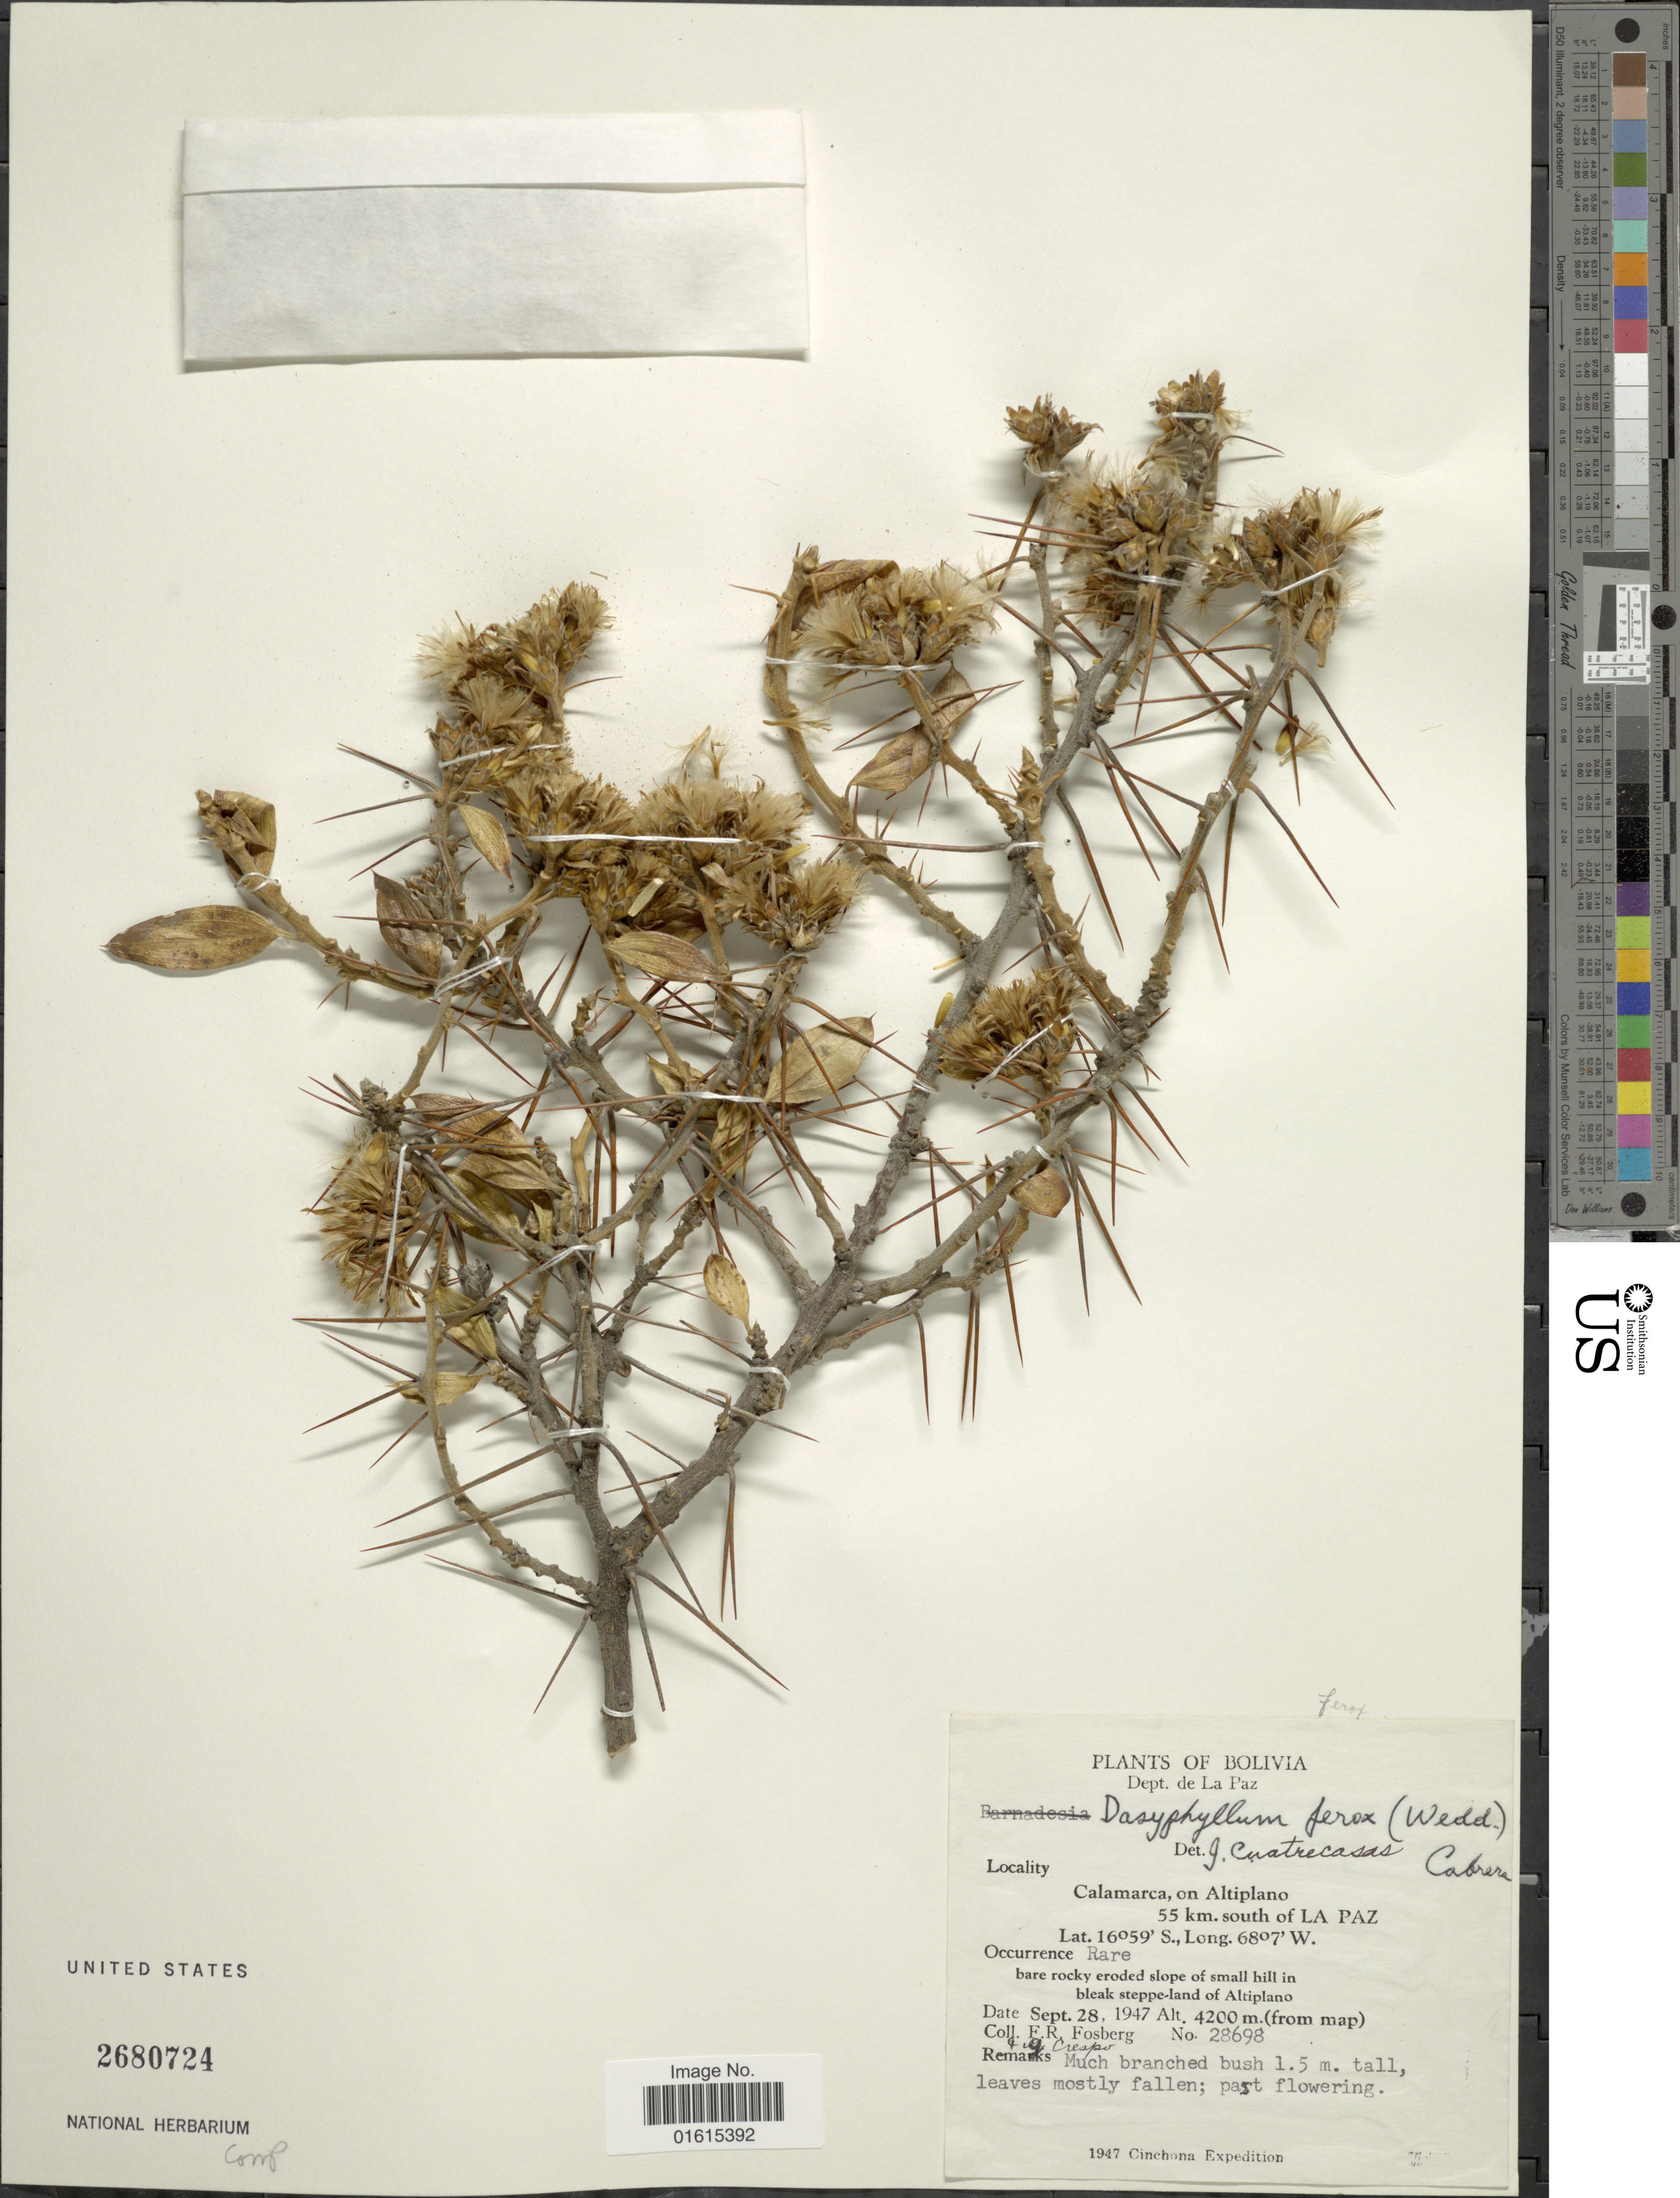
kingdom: Plantae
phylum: Tracheophyta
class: Magnoliopsida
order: Asterales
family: Asteraceae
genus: Dasyphyllum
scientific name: Dasyphyllum ferox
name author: (Wedd.) Cabrera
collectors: F. R. Fosberg & G. Crespo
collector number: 28698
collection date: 1947-09-28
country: Bolivia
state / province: La Paz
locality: Dept. de La Paz, Calamarca, on Altiplano, 55 km south of La Paz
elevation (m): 4200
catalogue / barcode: US 2680724